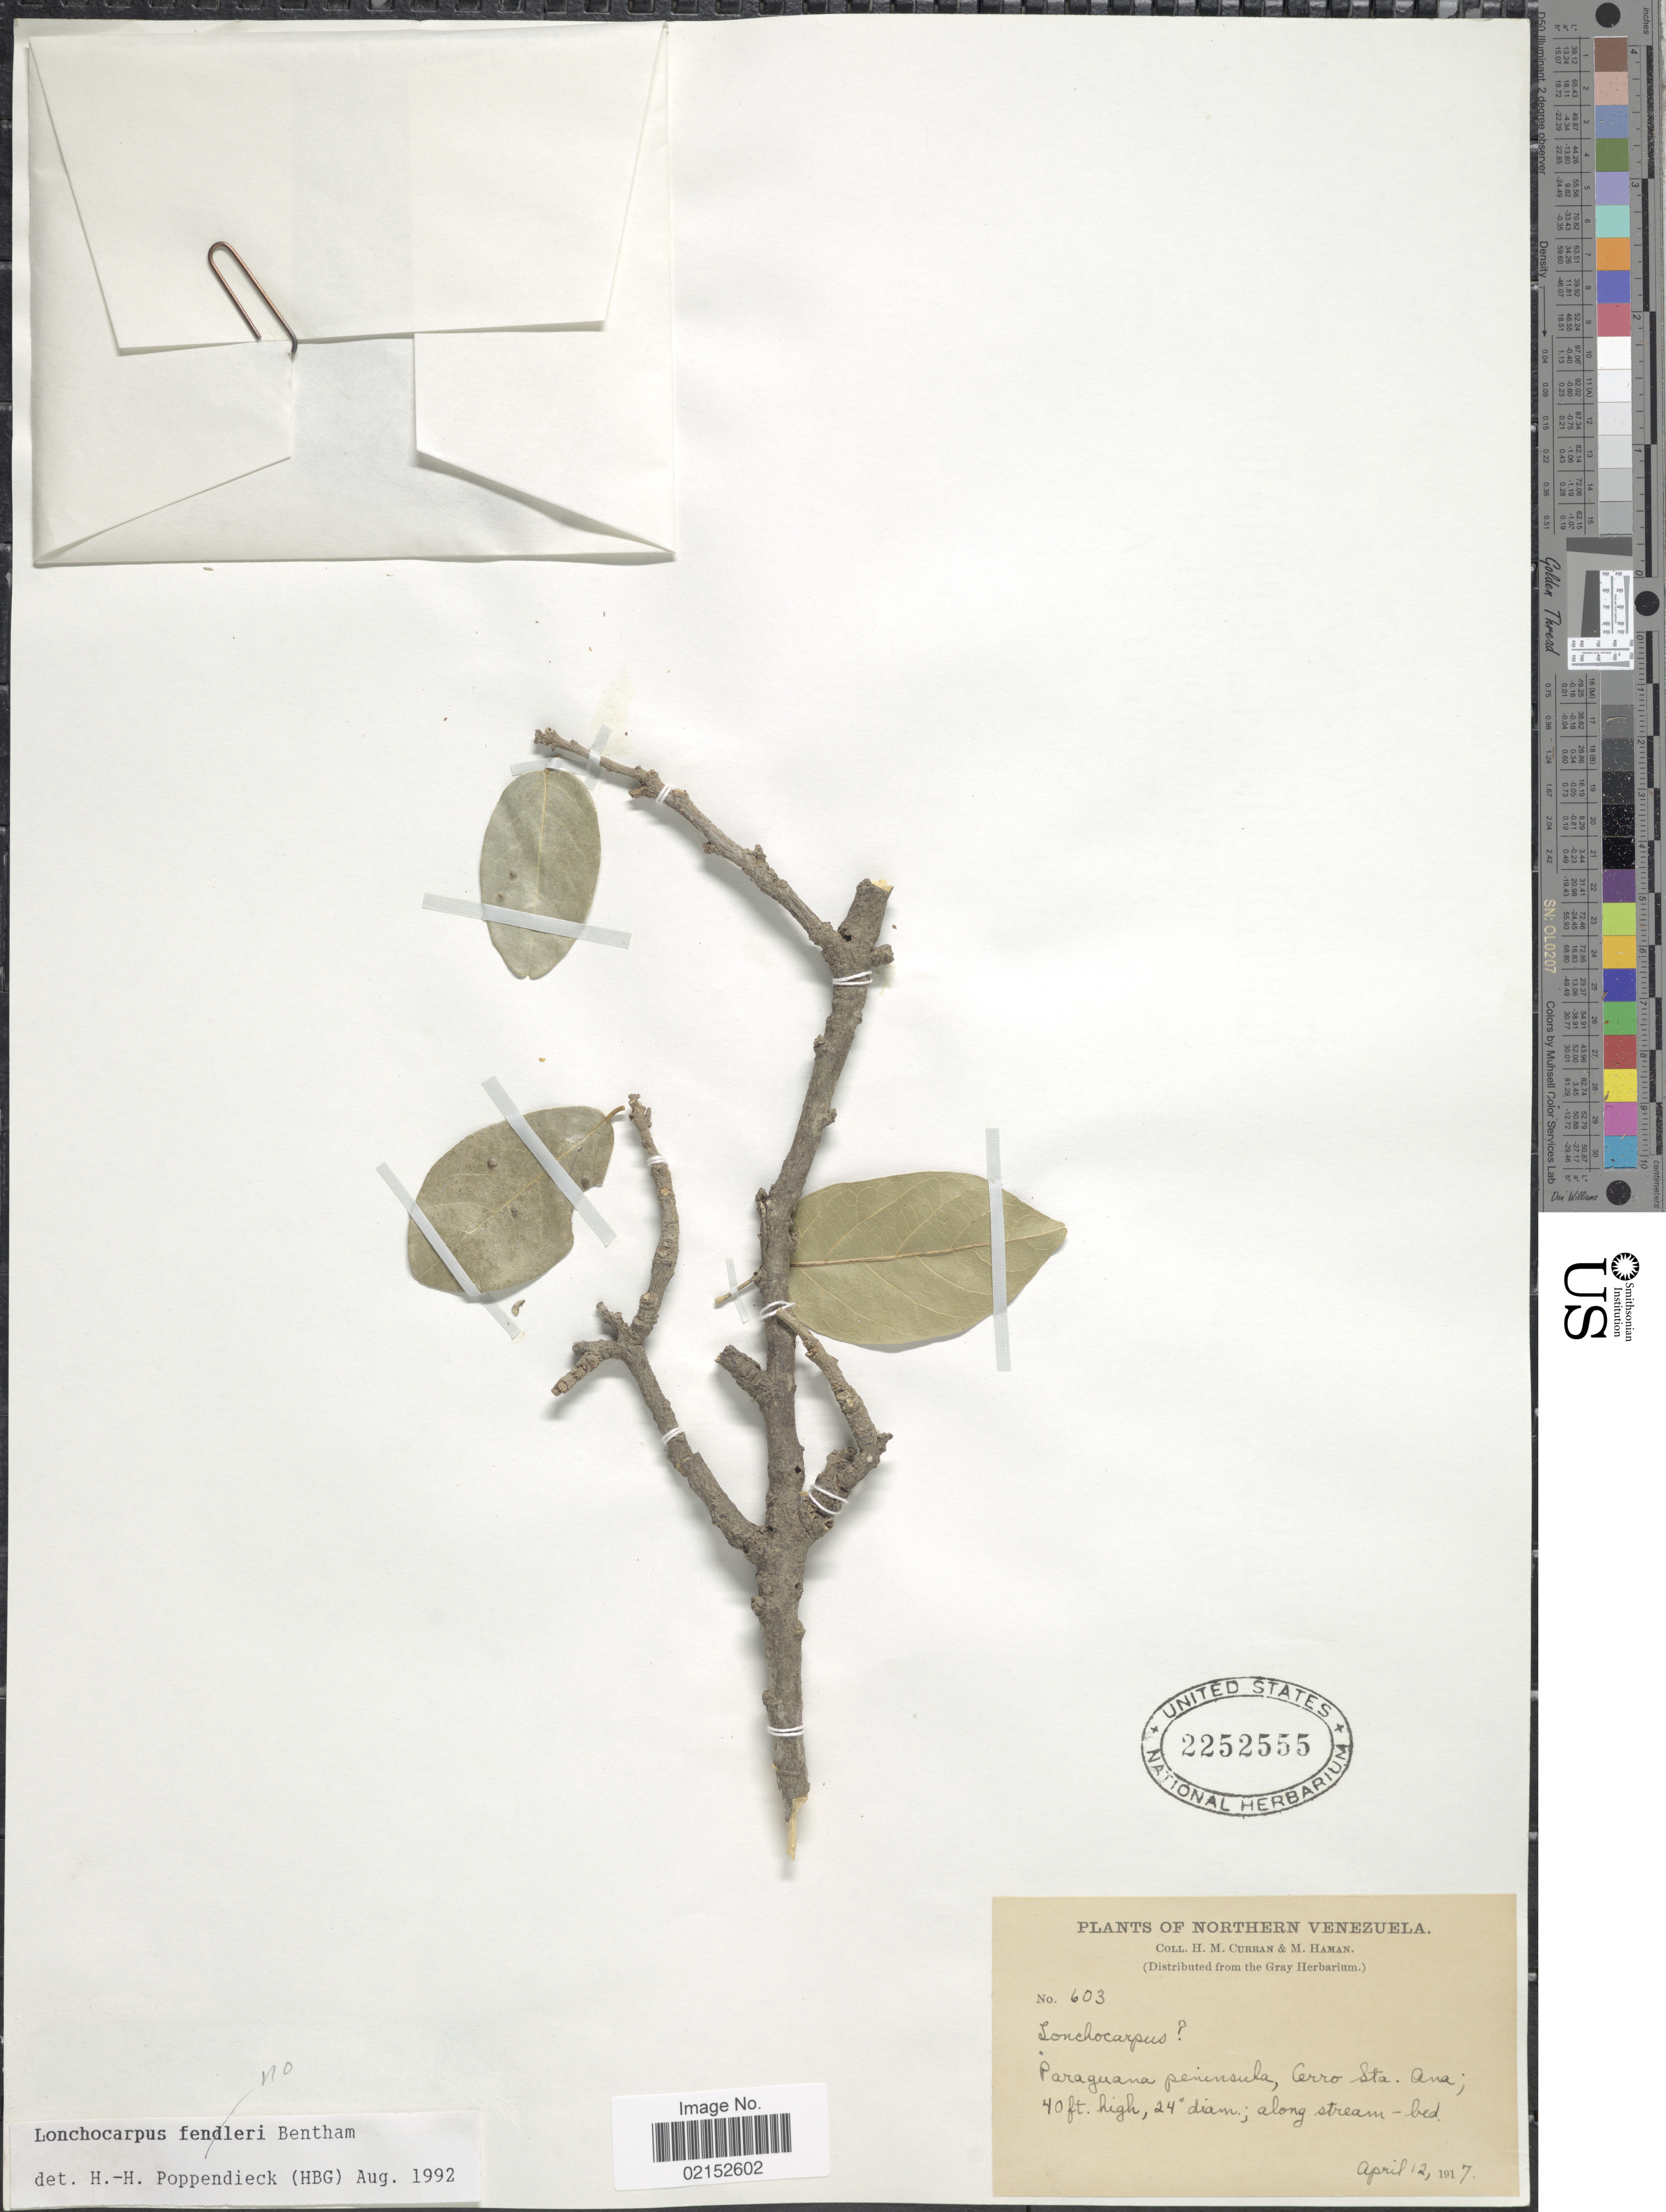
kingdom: Plantae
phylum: Tracheophyta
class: Magnoliopsida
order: Fabales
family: Fabaceae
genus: Muellera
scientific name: Muellera sp.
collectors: H. M. Curran & M. Haman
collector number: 603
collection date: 1917-04-12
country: Venezuela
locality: Northern Venezuela. Paraguana peninsula, Cerro Sta. Ana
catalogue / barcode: US 2252555